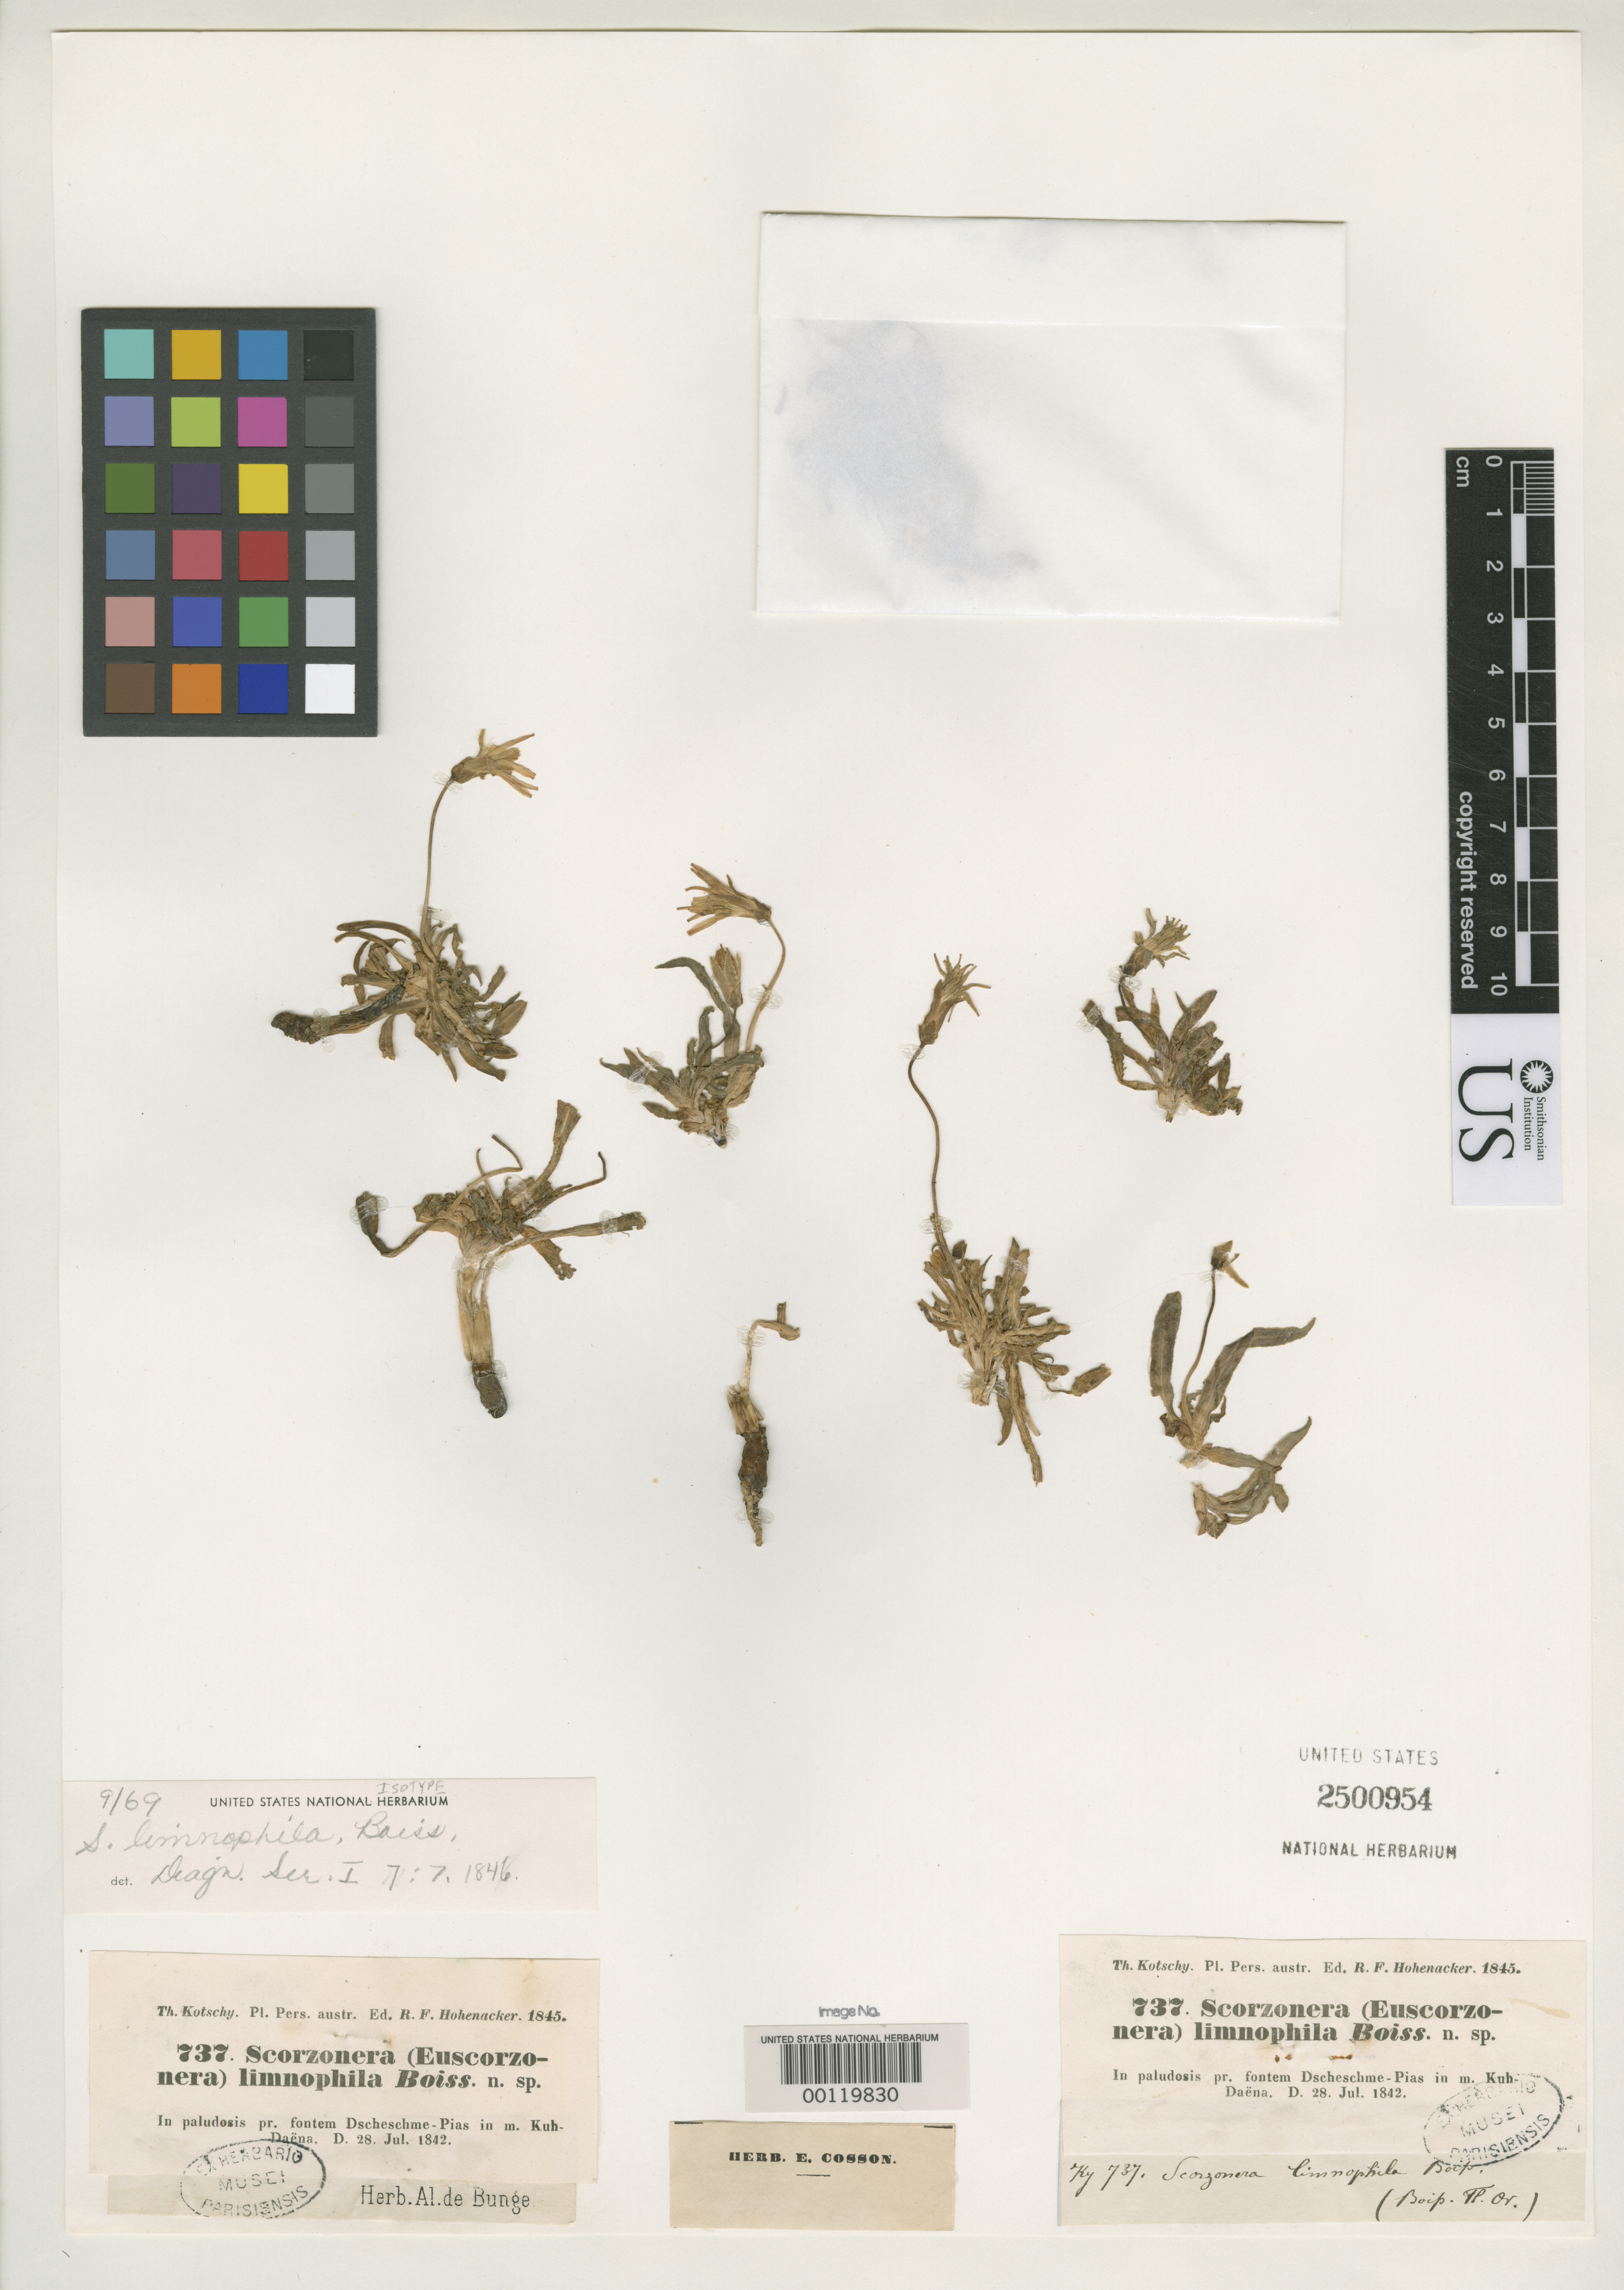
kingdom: Plantae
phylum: Tracheophyta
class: Magnoliopsida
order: Asterales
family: Asteraceae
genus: Scorzonera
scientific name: Scorzonera limnophila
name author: Boiss.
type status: Isotype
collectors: K. G. Kotschy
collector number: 737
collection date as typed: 28 Jul 1842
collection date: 1842-07-28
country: Iran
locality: Dscheschme-Pias, Mount Kuh-Daena, (country as "Persia").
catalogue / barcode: US 2500954